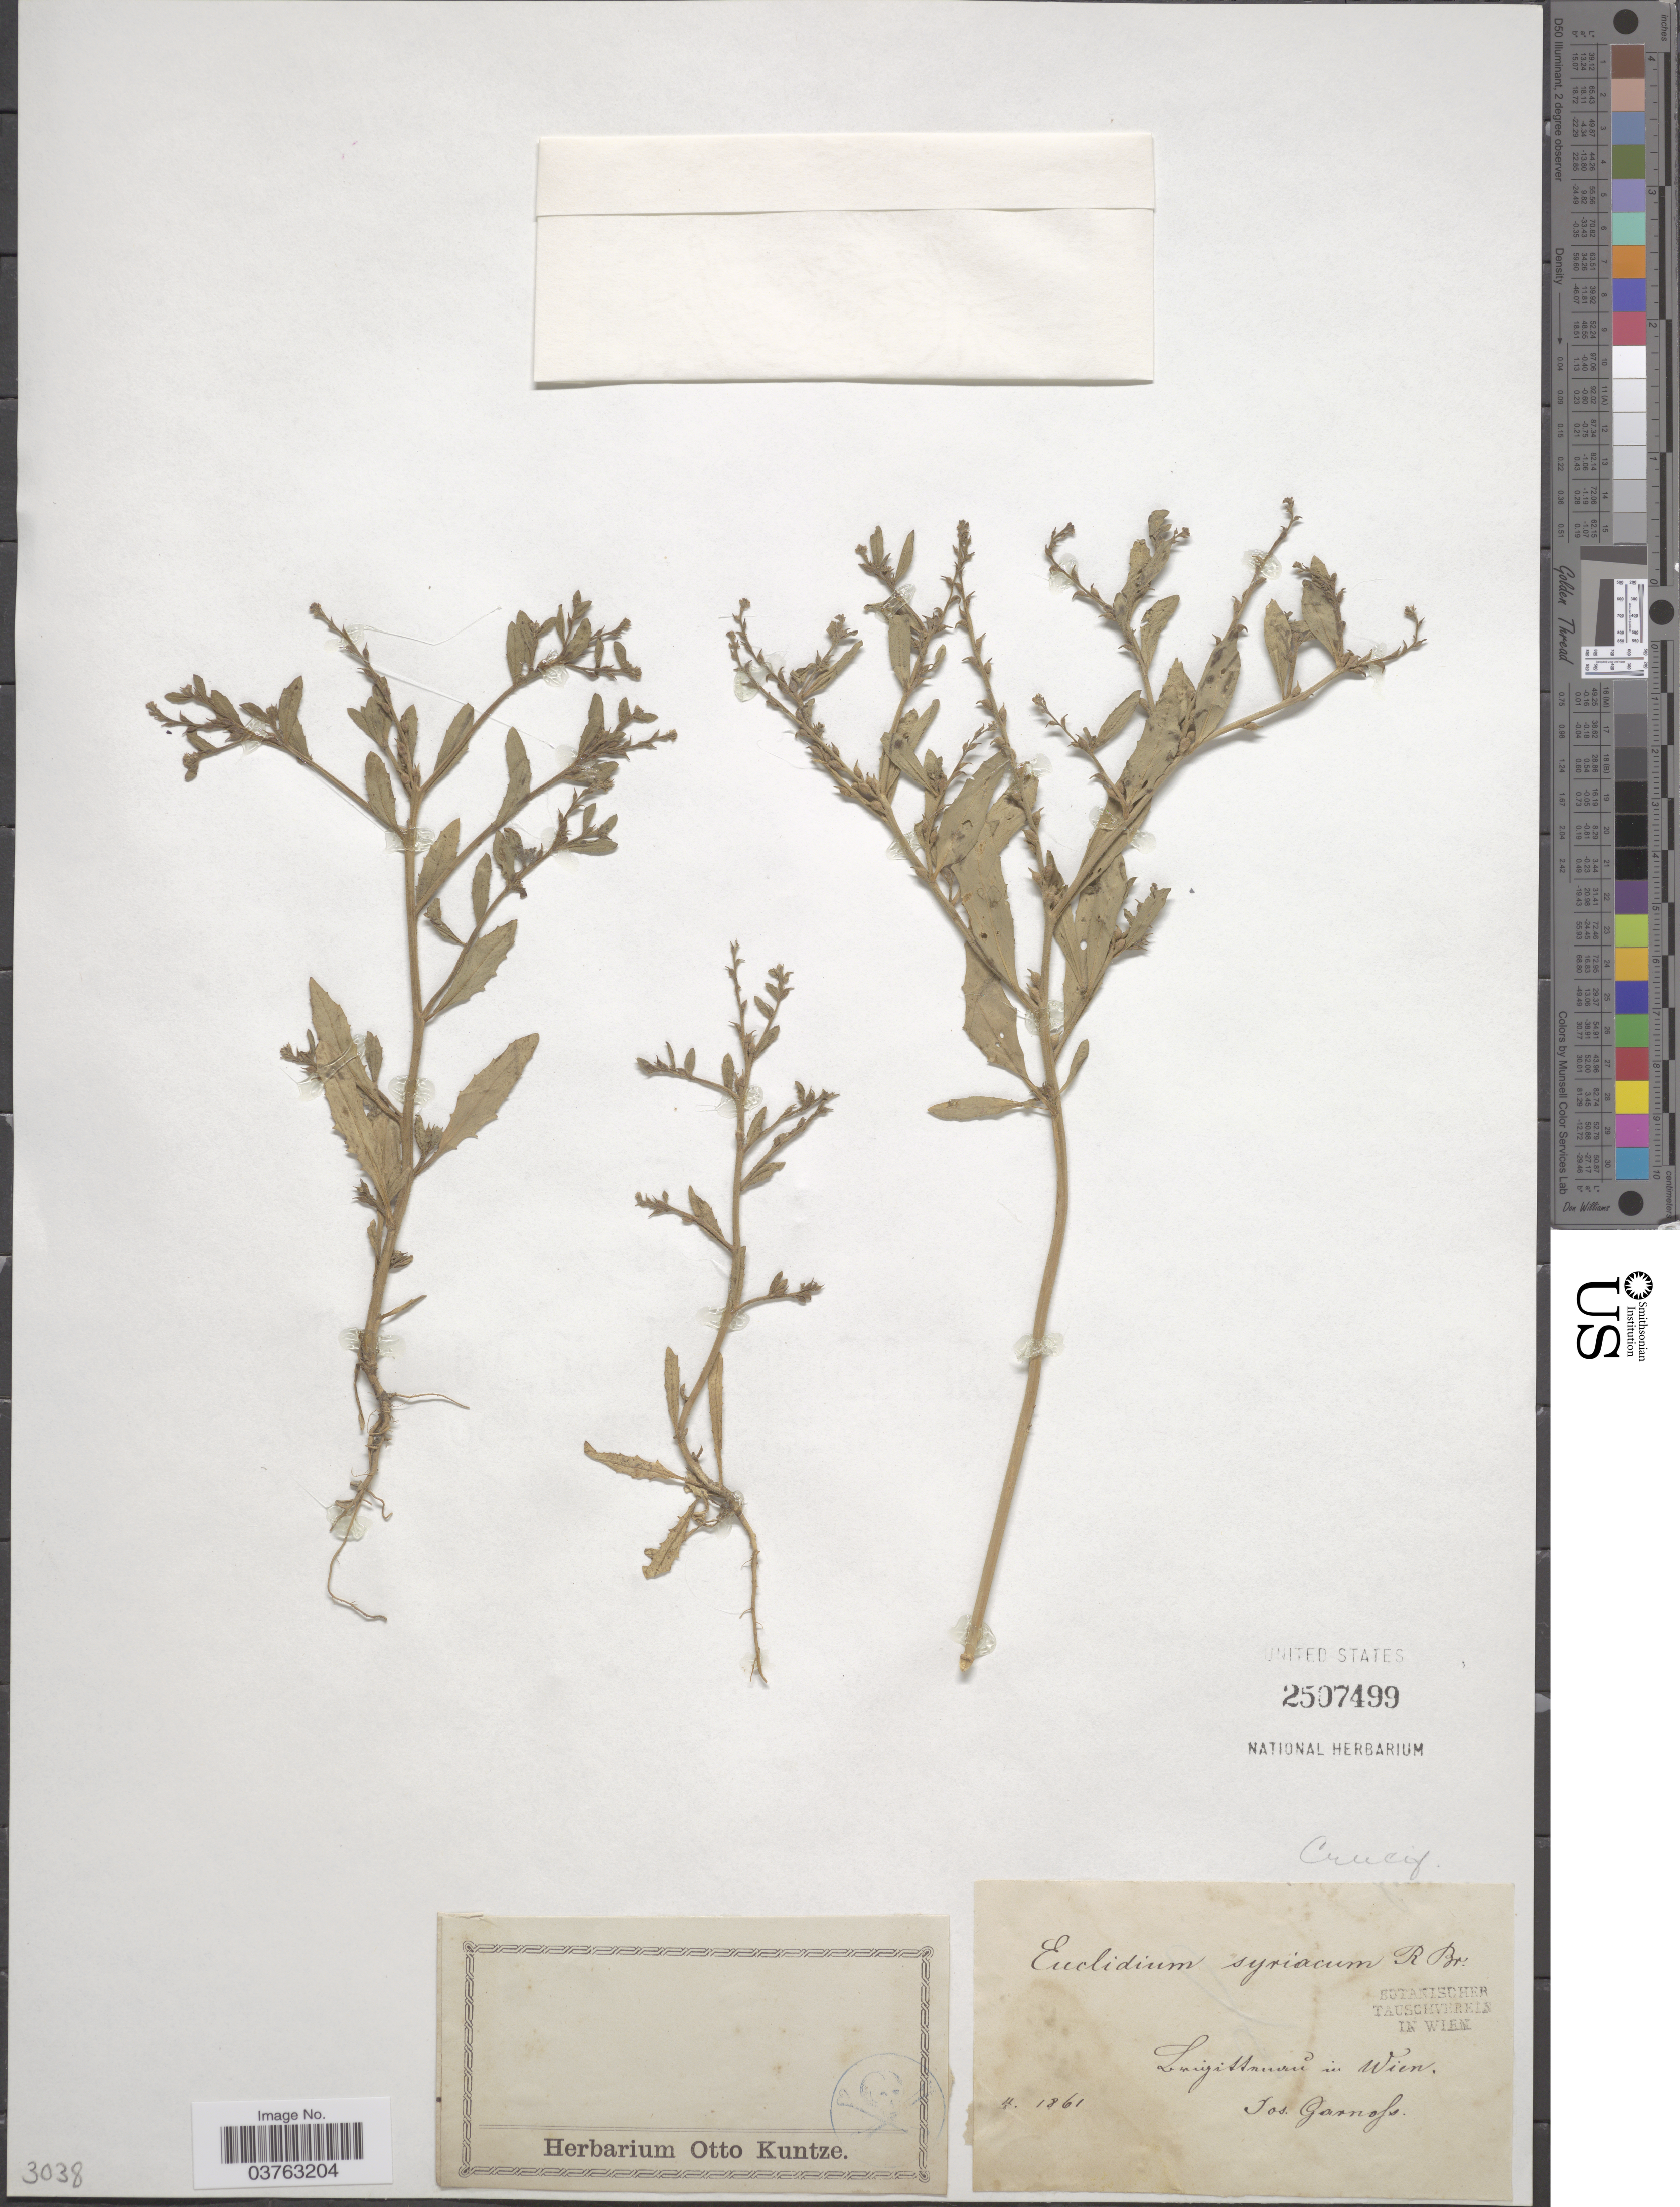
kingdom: Plantae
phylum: Tracheophyta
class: Magnoliopsida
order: Brassicales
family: Brassicaceae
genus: Euclidium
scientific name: Euclidium syriacum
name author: (L.) W.T. Aiton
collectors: J. Garnoss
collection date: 1861-04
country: Austria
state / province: Wien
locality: Lenigittnudni [interpreted] in Wien.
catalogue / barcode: US 2507499